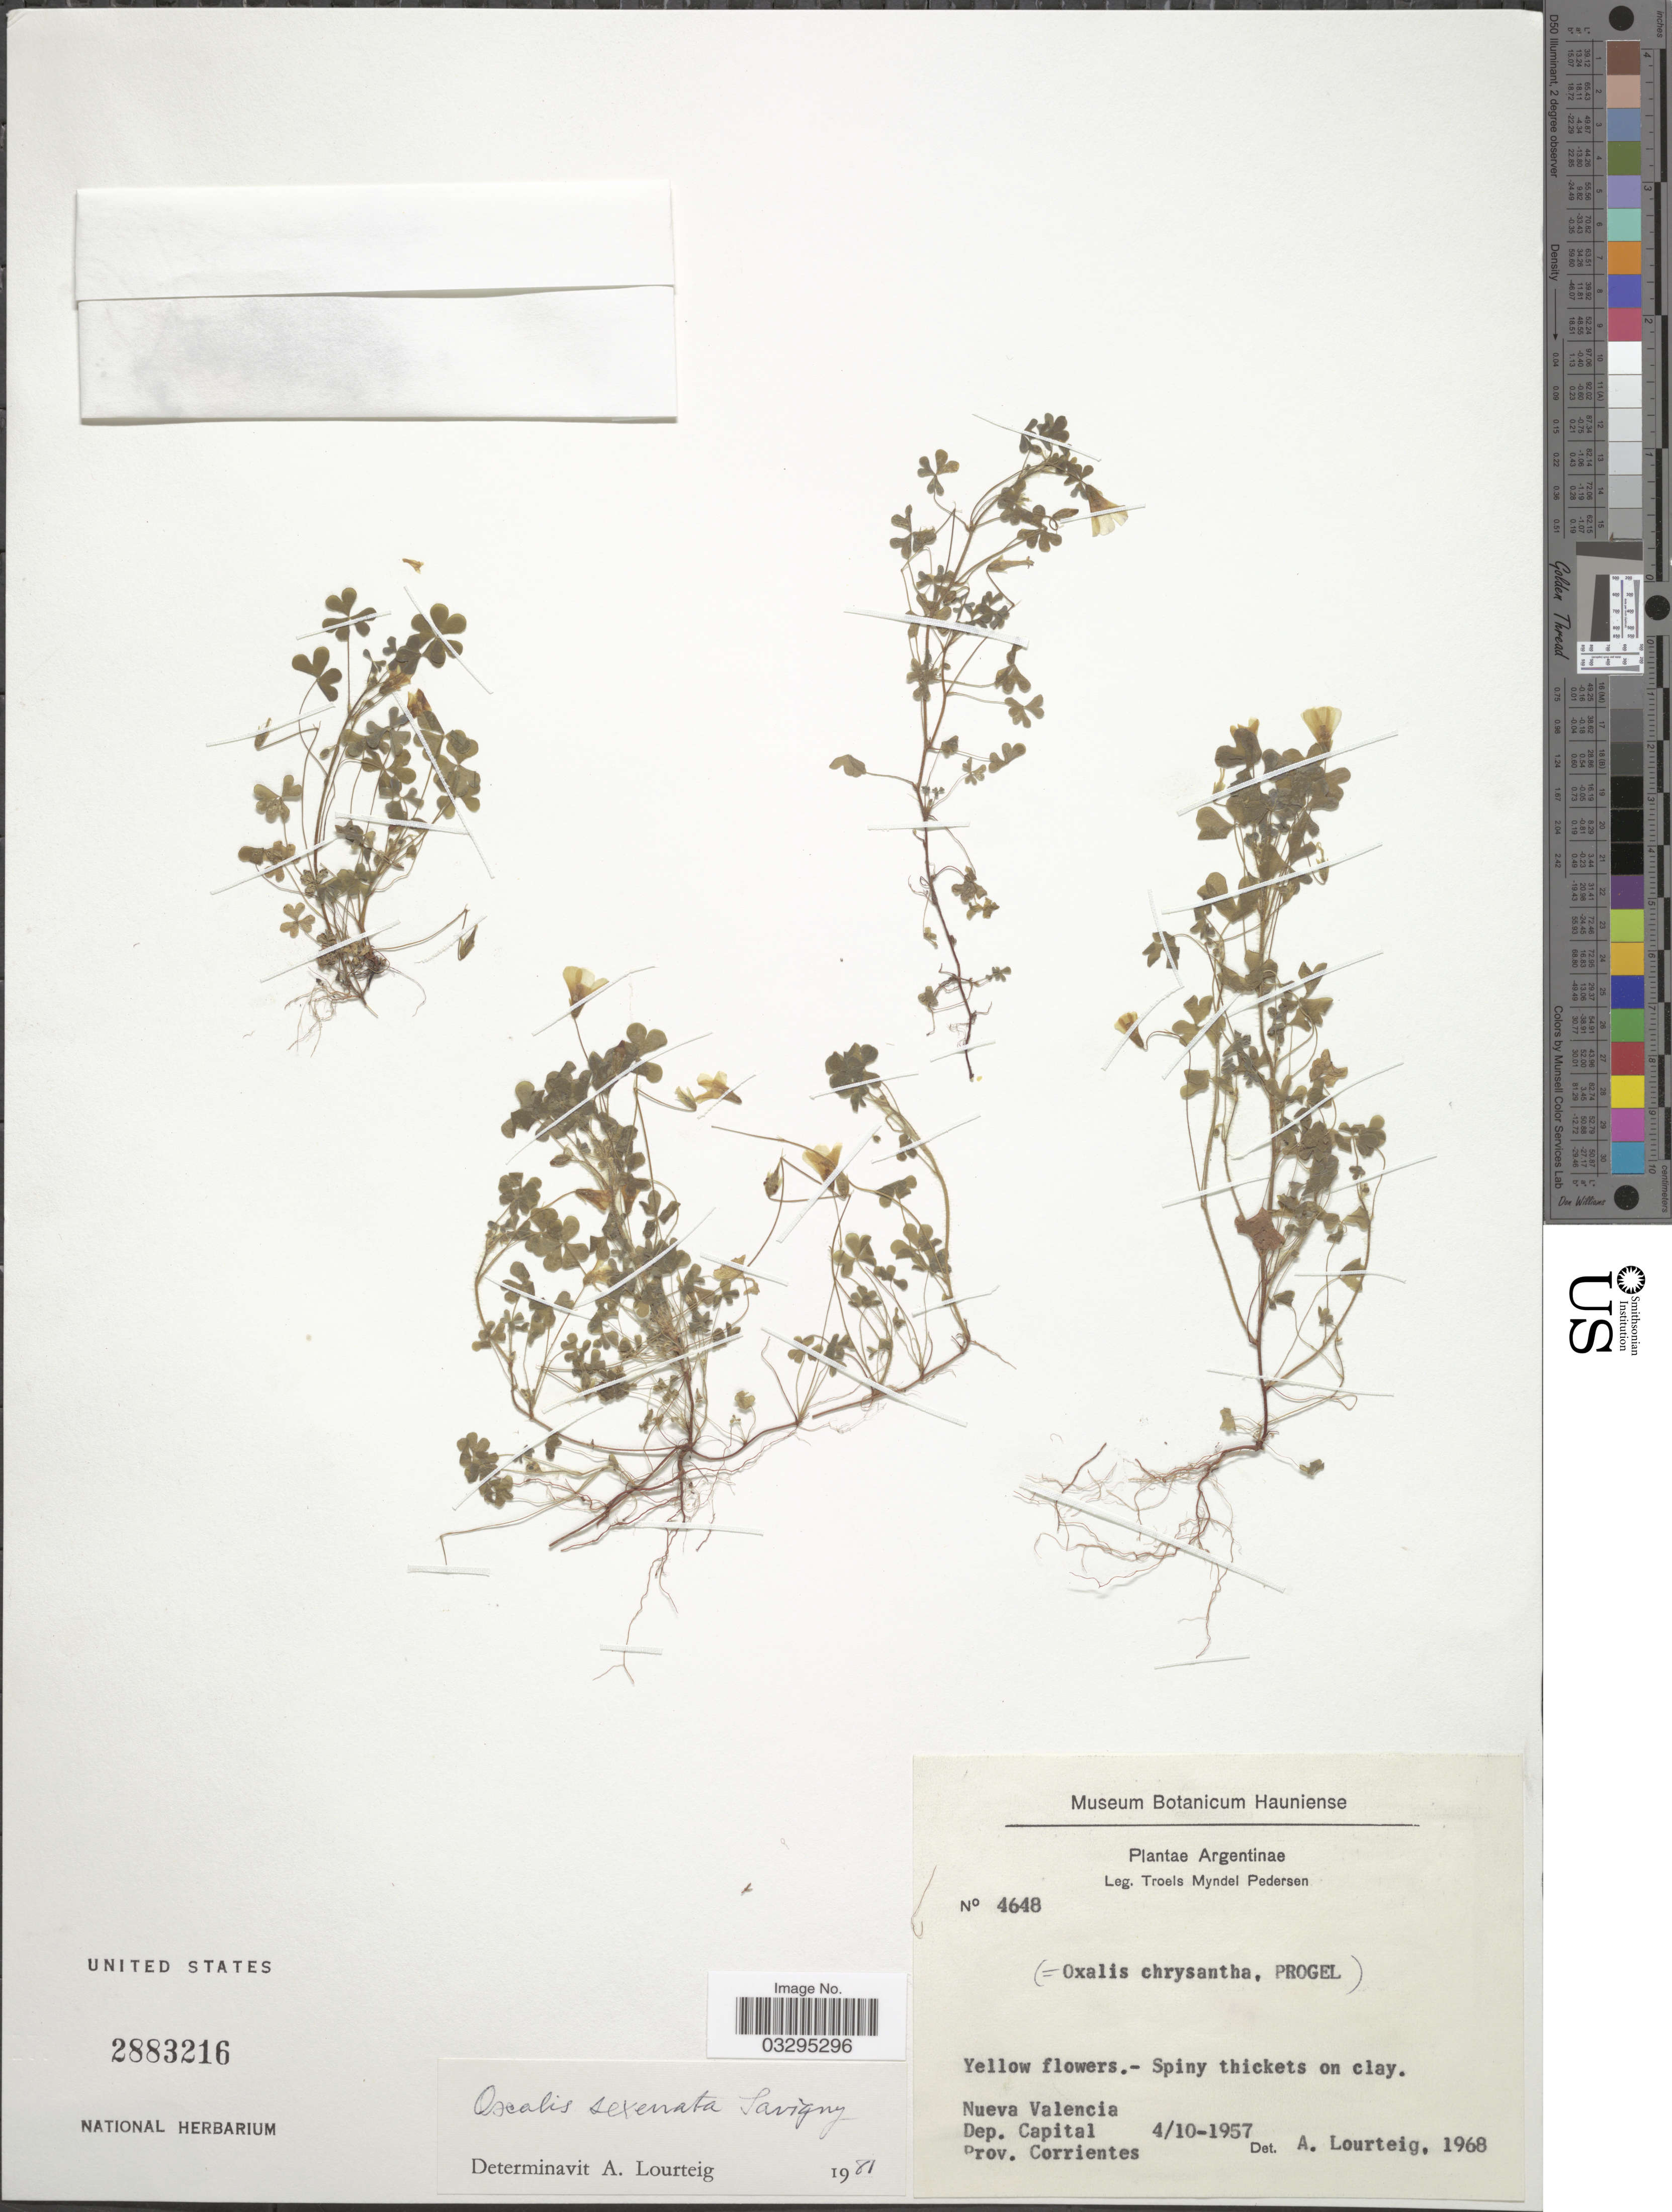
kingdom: Plantae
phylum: Tracheophyta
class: Magnoliopsida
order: Oxalidales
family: Oxalidaceae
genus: Oxalis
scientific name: Oxalis conorrhiza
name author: Jacq.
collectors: T. Pederson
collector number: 4648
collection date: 1957-10-04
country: Argentina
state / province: Corrientes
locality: Nueva Valencia. Dep. Capital. Prov. Corrientes.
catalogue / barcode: US 2883216